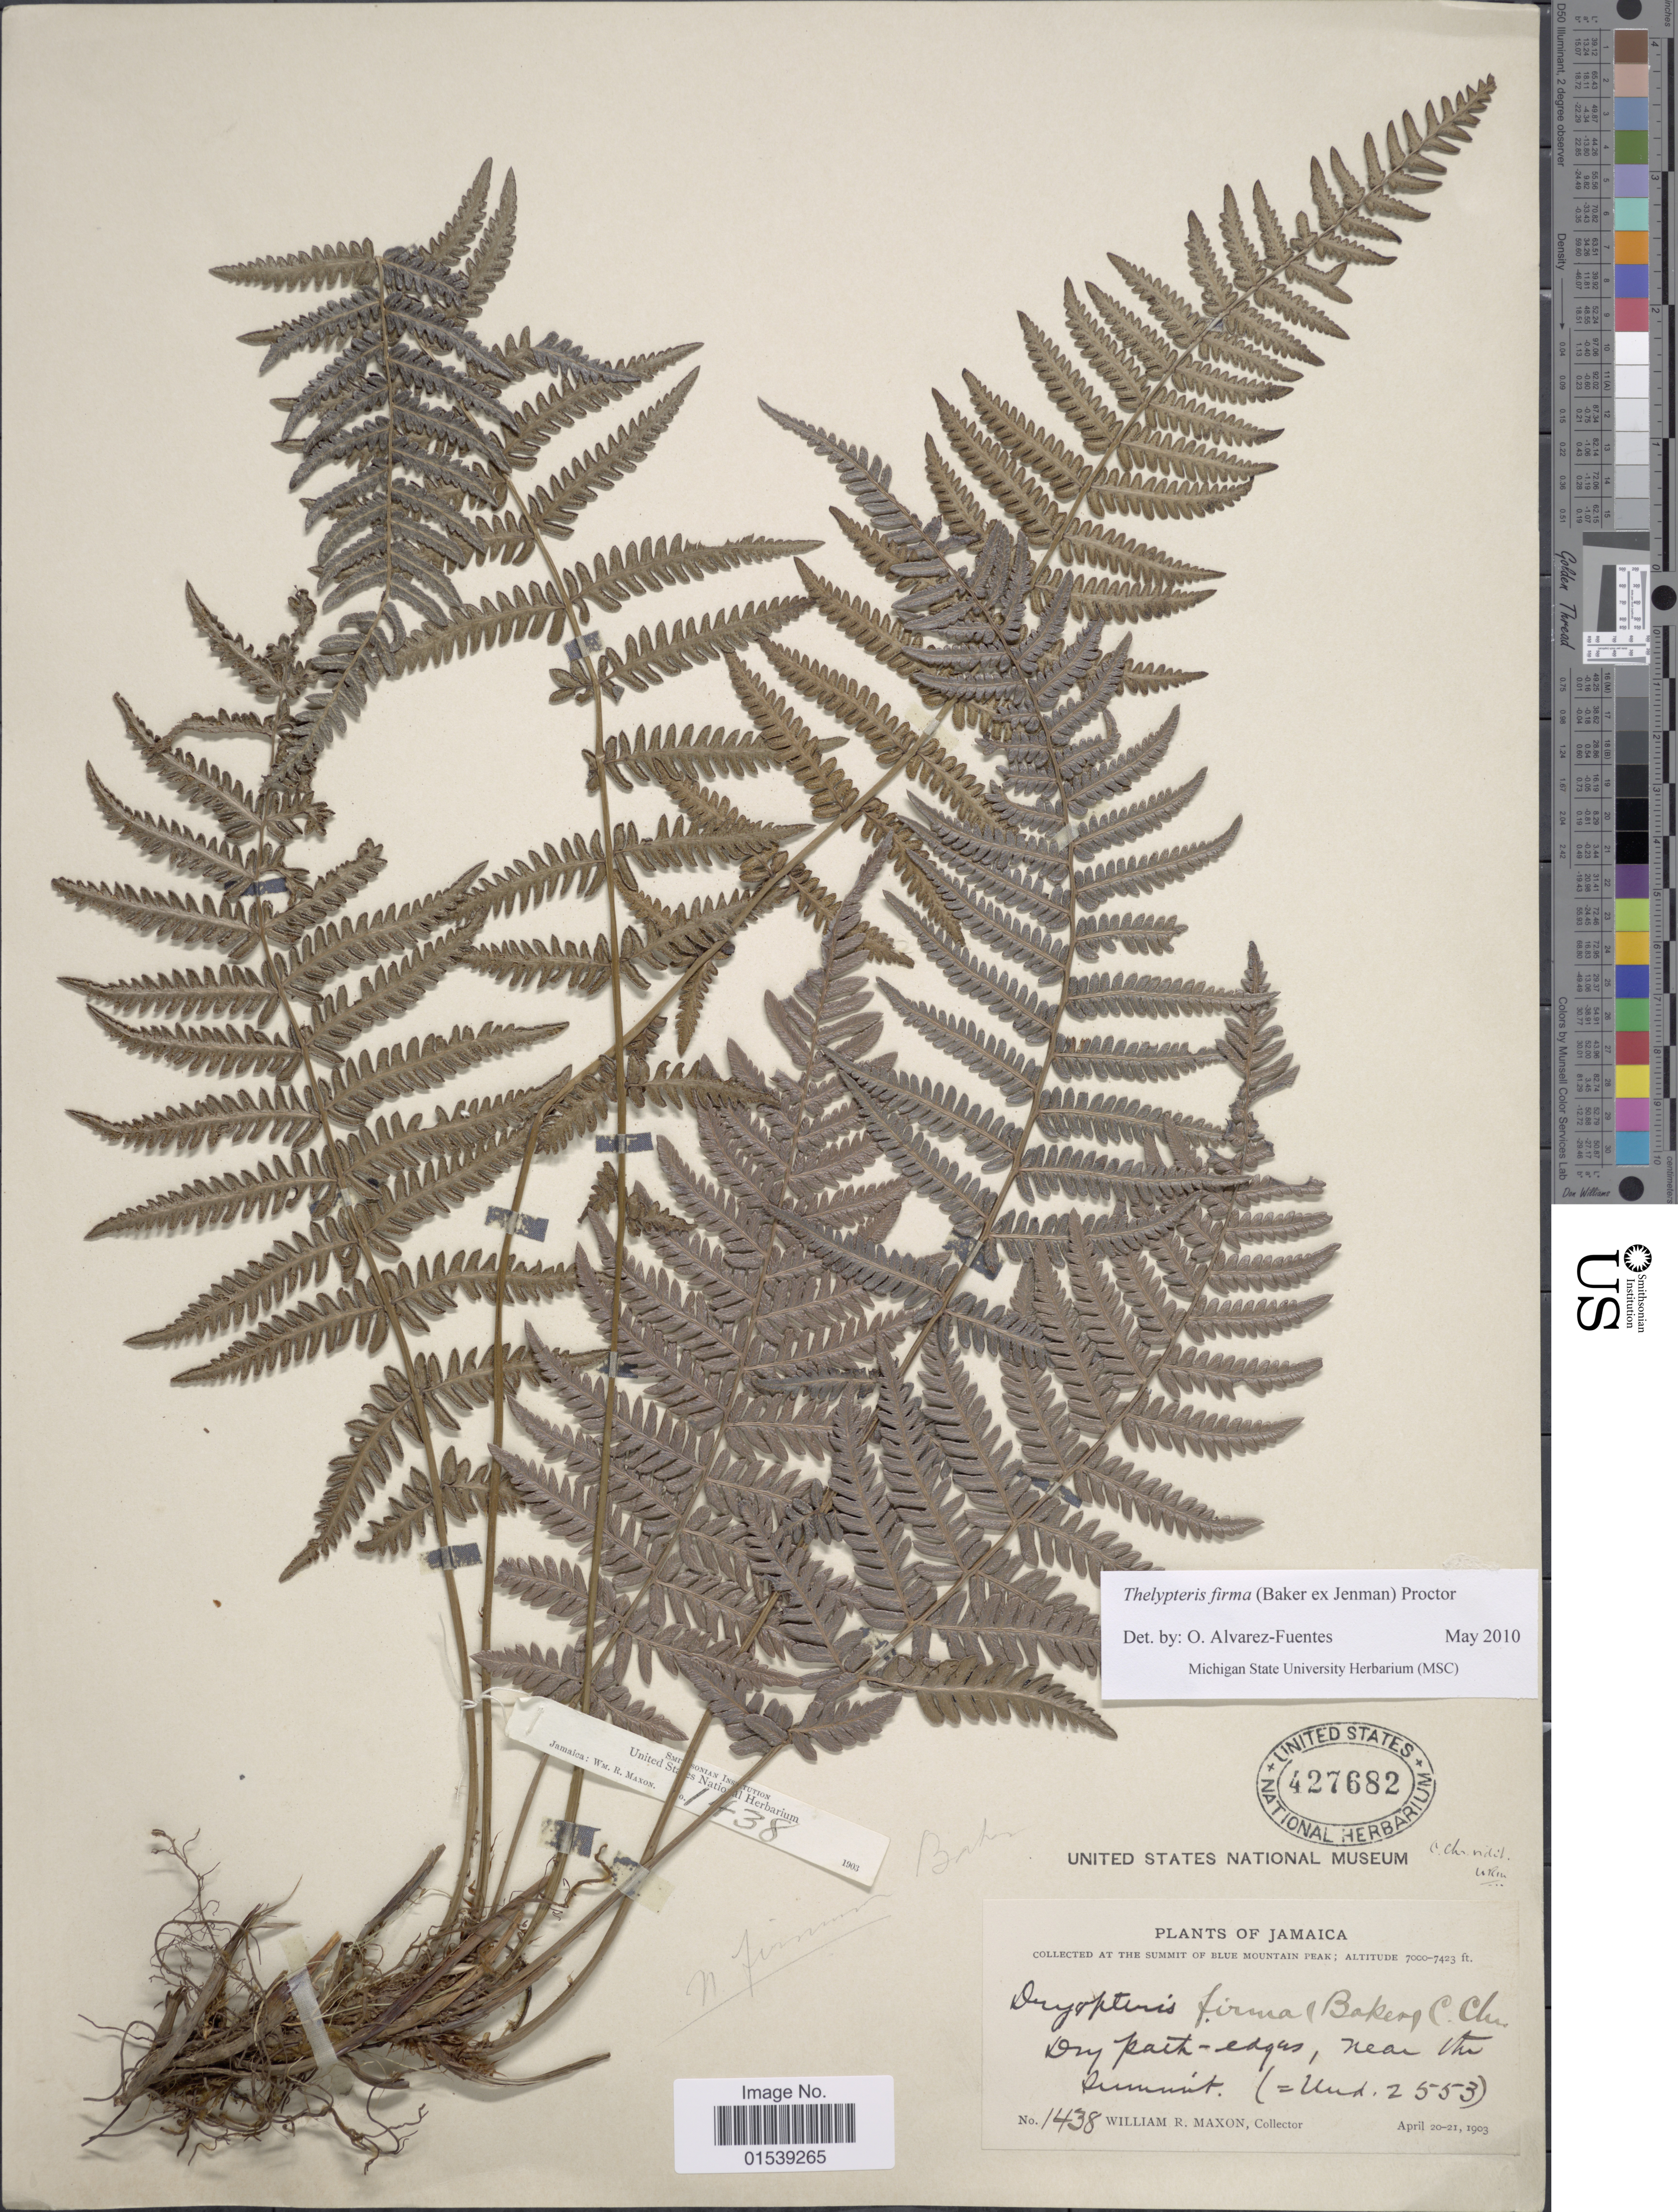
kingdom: Plantae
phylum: Tracheophyta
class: Polypodiopsida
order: Polypodiales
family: Thelypteridaceae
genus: Amauropelta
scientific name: Amauropelta firma (Baker) comb. nov., ined. 2015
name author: (Baker)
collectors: W. R. Maxon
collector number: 1438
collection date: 1903-04-20/1903-04-21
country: Jamaica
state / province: Saint Thomas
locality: Summit of Blue Mountain Peak, dry-path edges, near the summit.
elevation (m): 2134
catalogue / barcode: US 427682